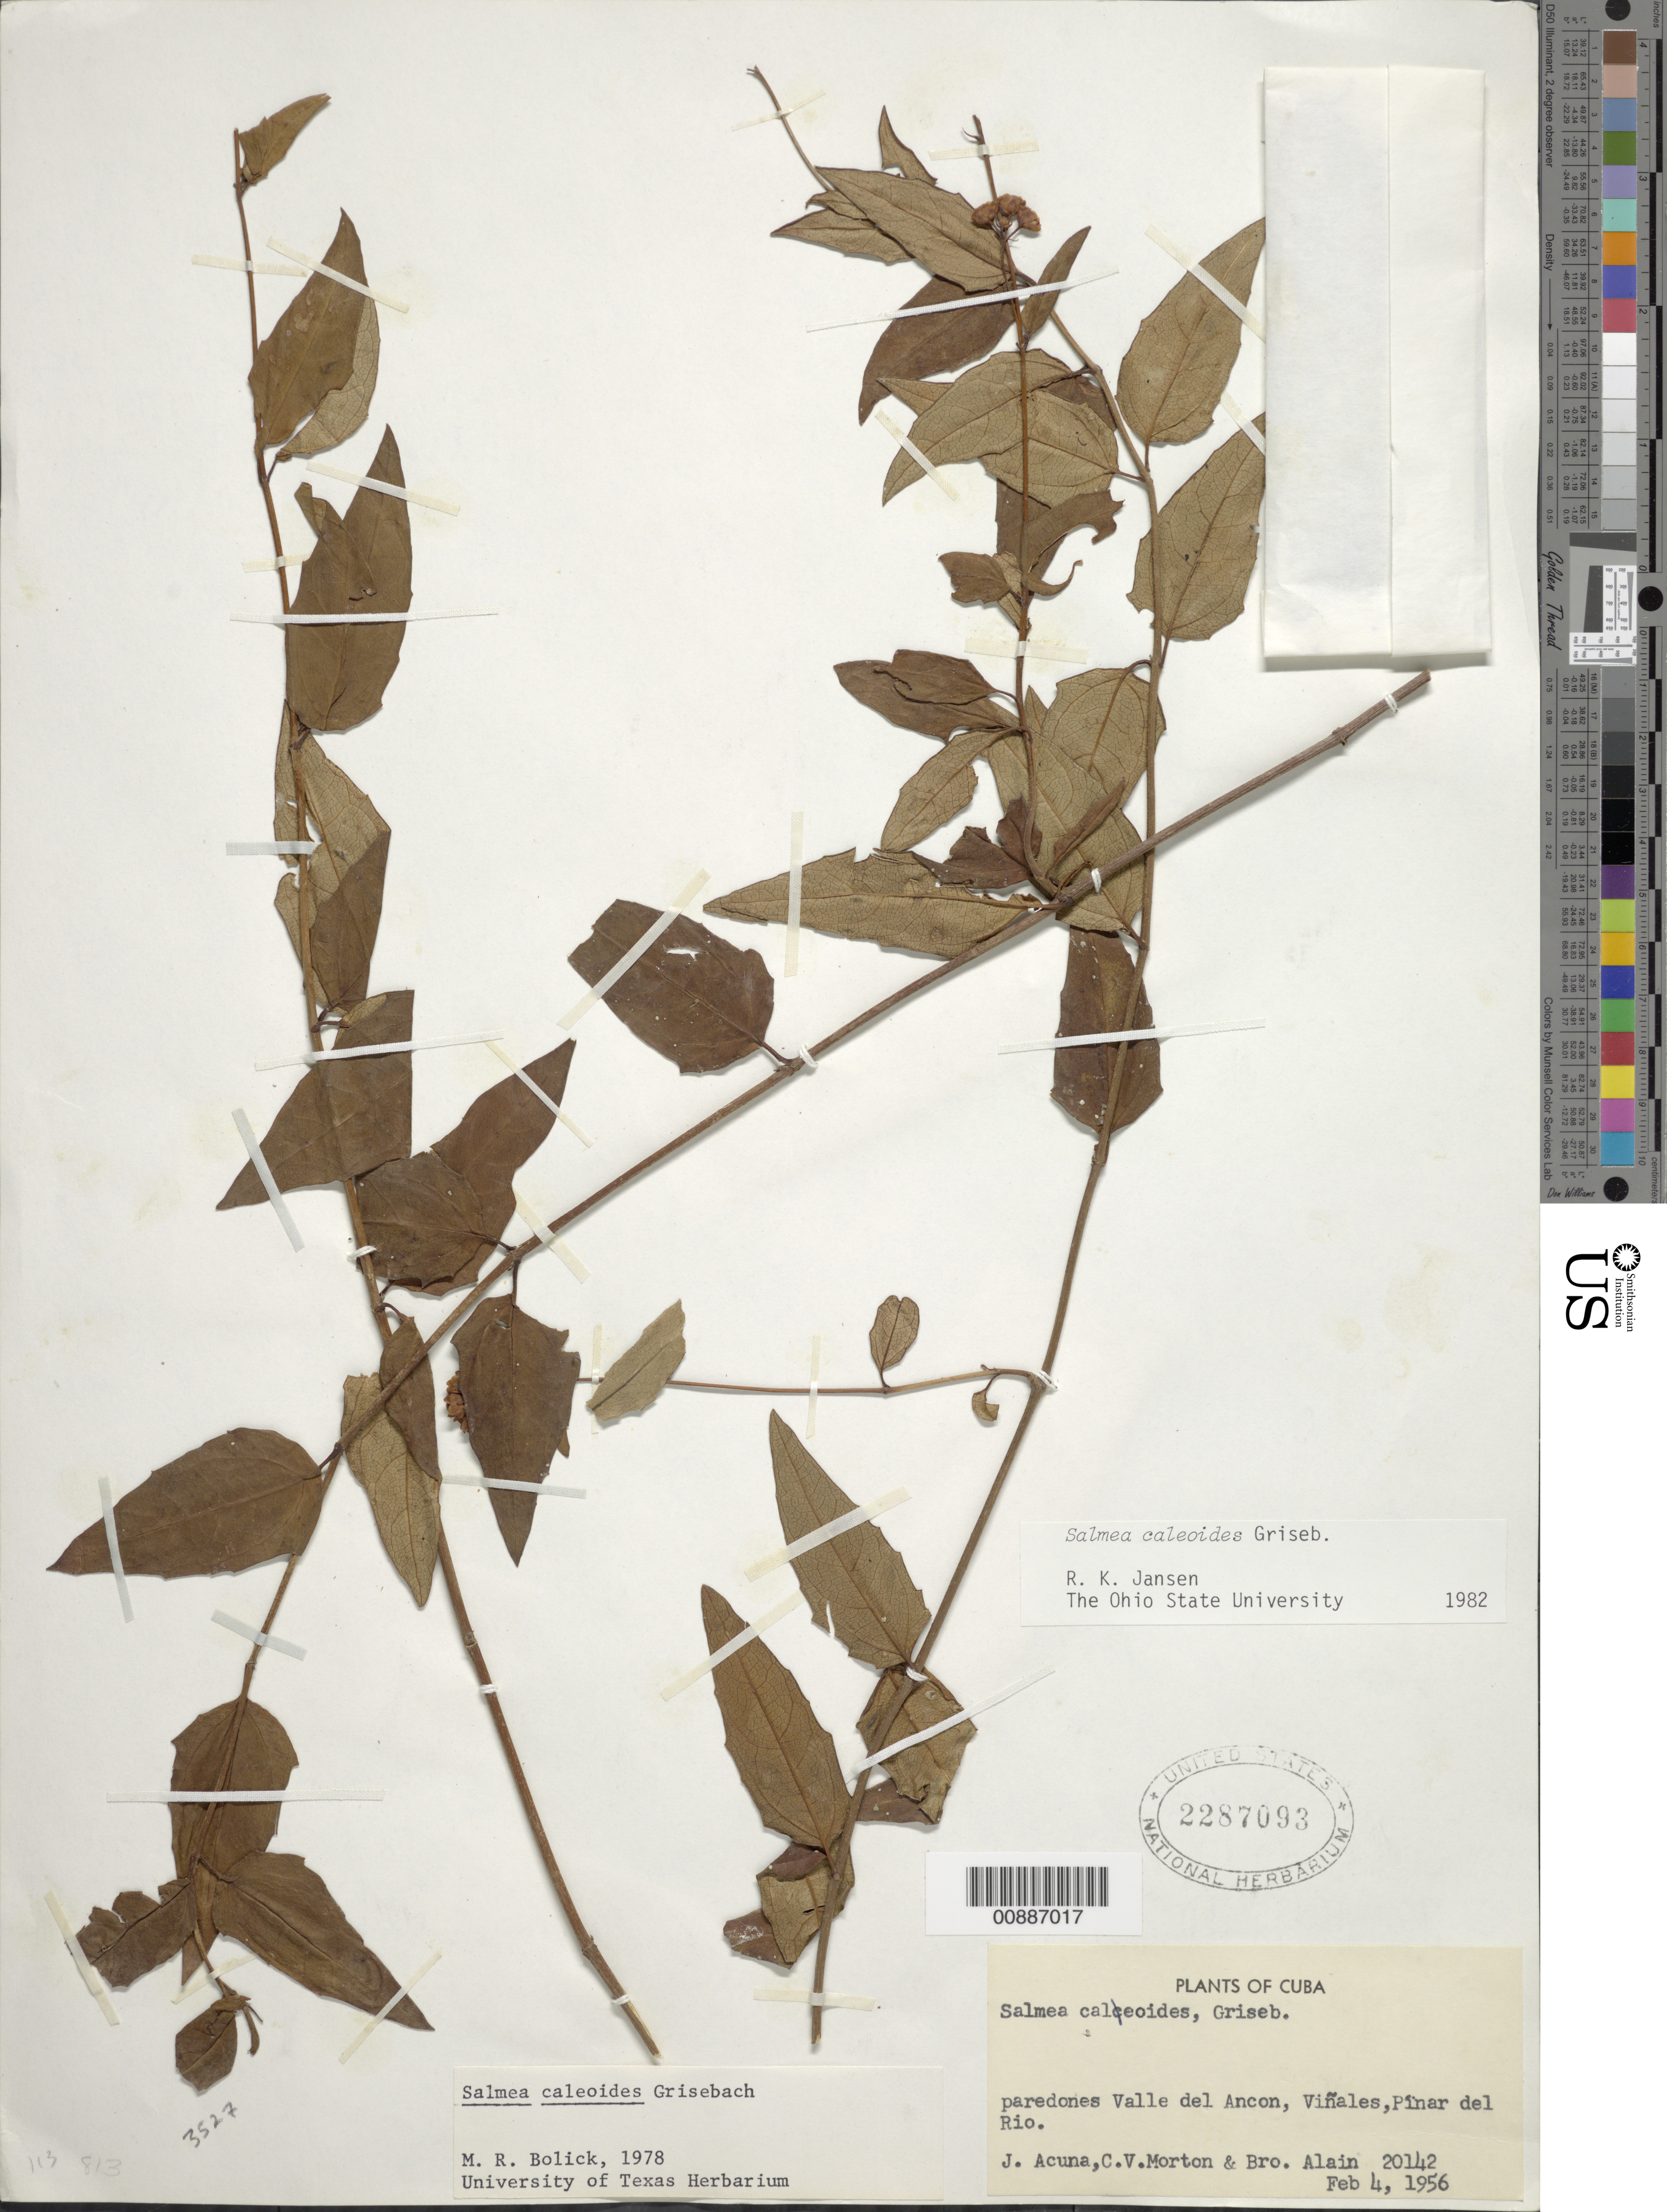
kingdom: Plantae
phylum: Tracheophyta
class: Magnoliopsida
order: Asterales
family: Asteraceae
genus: Salmea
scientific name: Salmea caleoides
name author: Griseb.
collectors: J. Acuña, C. V. Morton & A. H. Liogier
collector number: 21042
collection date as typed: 04 Feb 1956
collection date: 1956-02-04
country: Cuba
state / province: Pinar del Río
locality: Valle del Ancón, Viñales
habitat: Paredones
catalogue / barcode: US 2287093